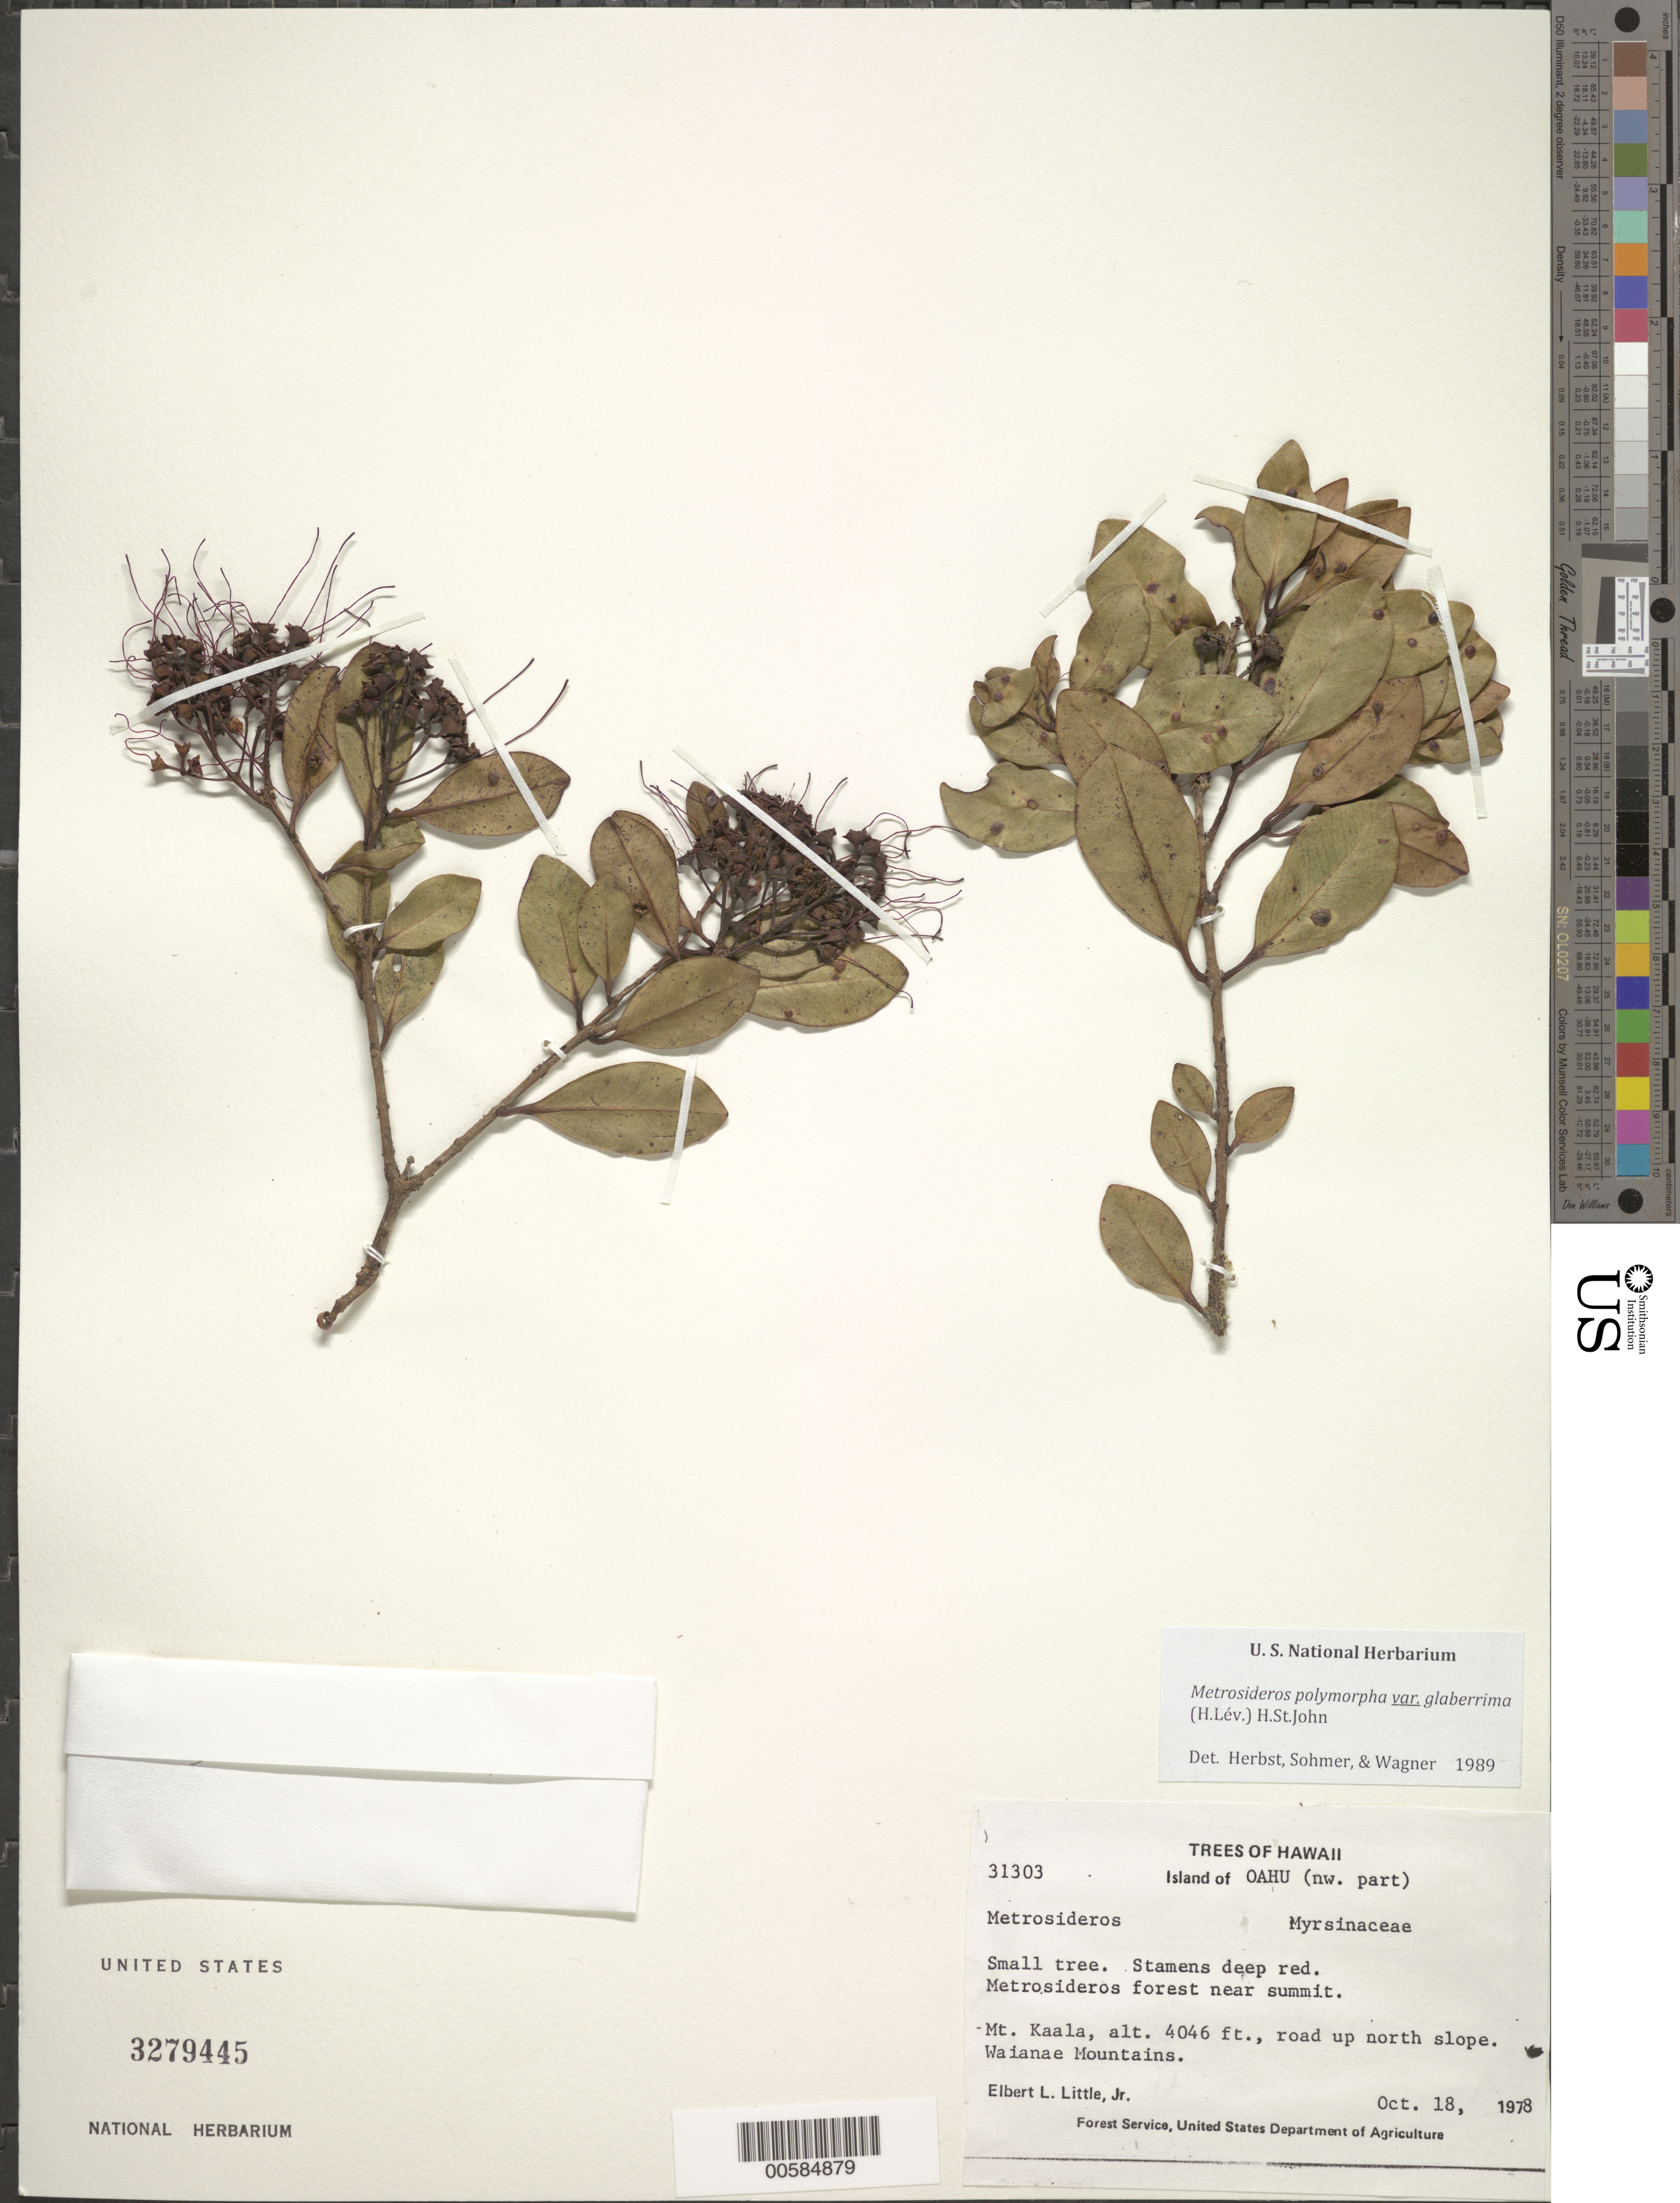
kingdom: Plantae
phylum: Tracheophyta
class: Magnoliopsida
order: Myrtales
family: Myrtaceae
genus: Metrosideros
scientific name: Metrosideros polymorpha var. glaberrima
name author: (H. Lév.) H. St. John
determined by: Herbst, D. R.; Sohmer, S. H.; Wagner, W. L.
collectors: E. L. Little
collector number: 31303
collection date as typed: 18 Oct 1978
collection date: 1978-10-18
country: United States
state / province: Hawaii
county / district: Honolulu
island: Oahu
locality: NW Oahu, Mt Kaala, road up N slope. Waianae Mts. Near summit.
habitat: Forest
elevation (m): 1233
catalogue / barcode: US 3279445